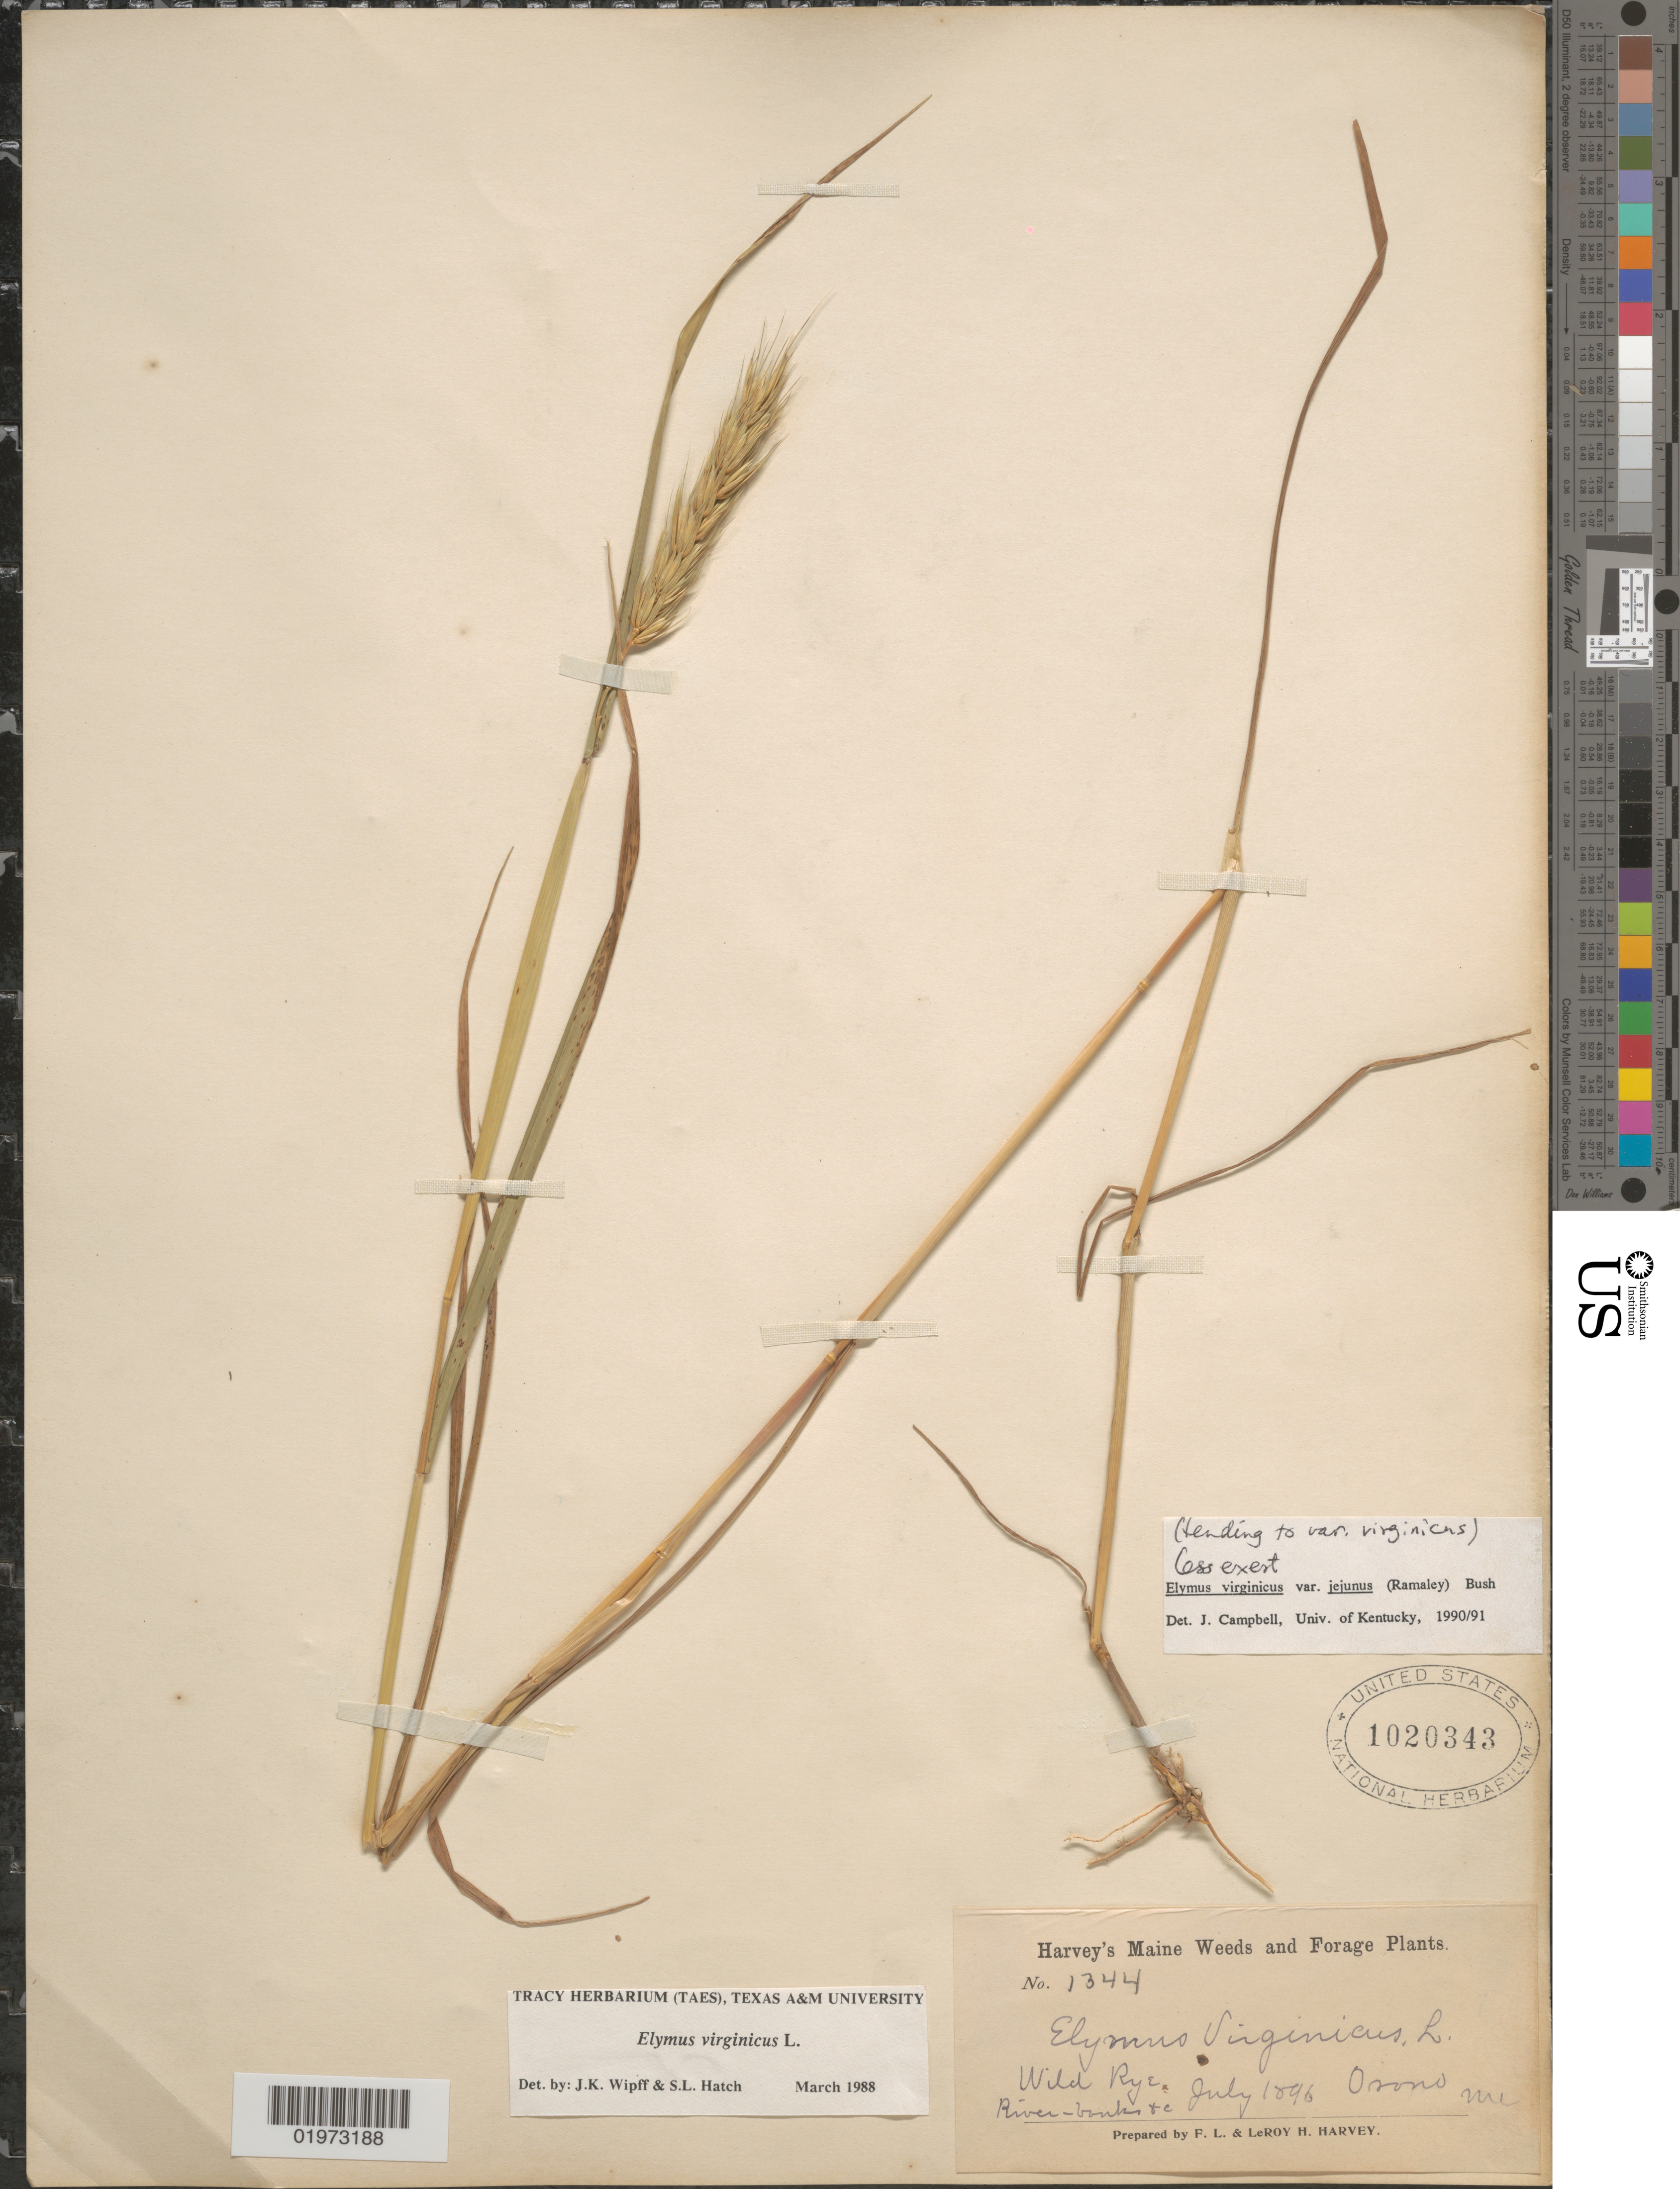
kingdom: Plantae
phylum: Tracheophyta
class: Liliopsida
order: Poales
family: Poaceae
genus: Elymus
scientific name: Elymus virginicus var. virginicus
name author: L.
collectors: F. L. Harvey & L. H. Harvey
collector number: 1344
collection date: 1896-07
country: United States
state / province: Maine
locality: Wild Rye. River-banks, Orono.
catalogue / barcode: US 1020343